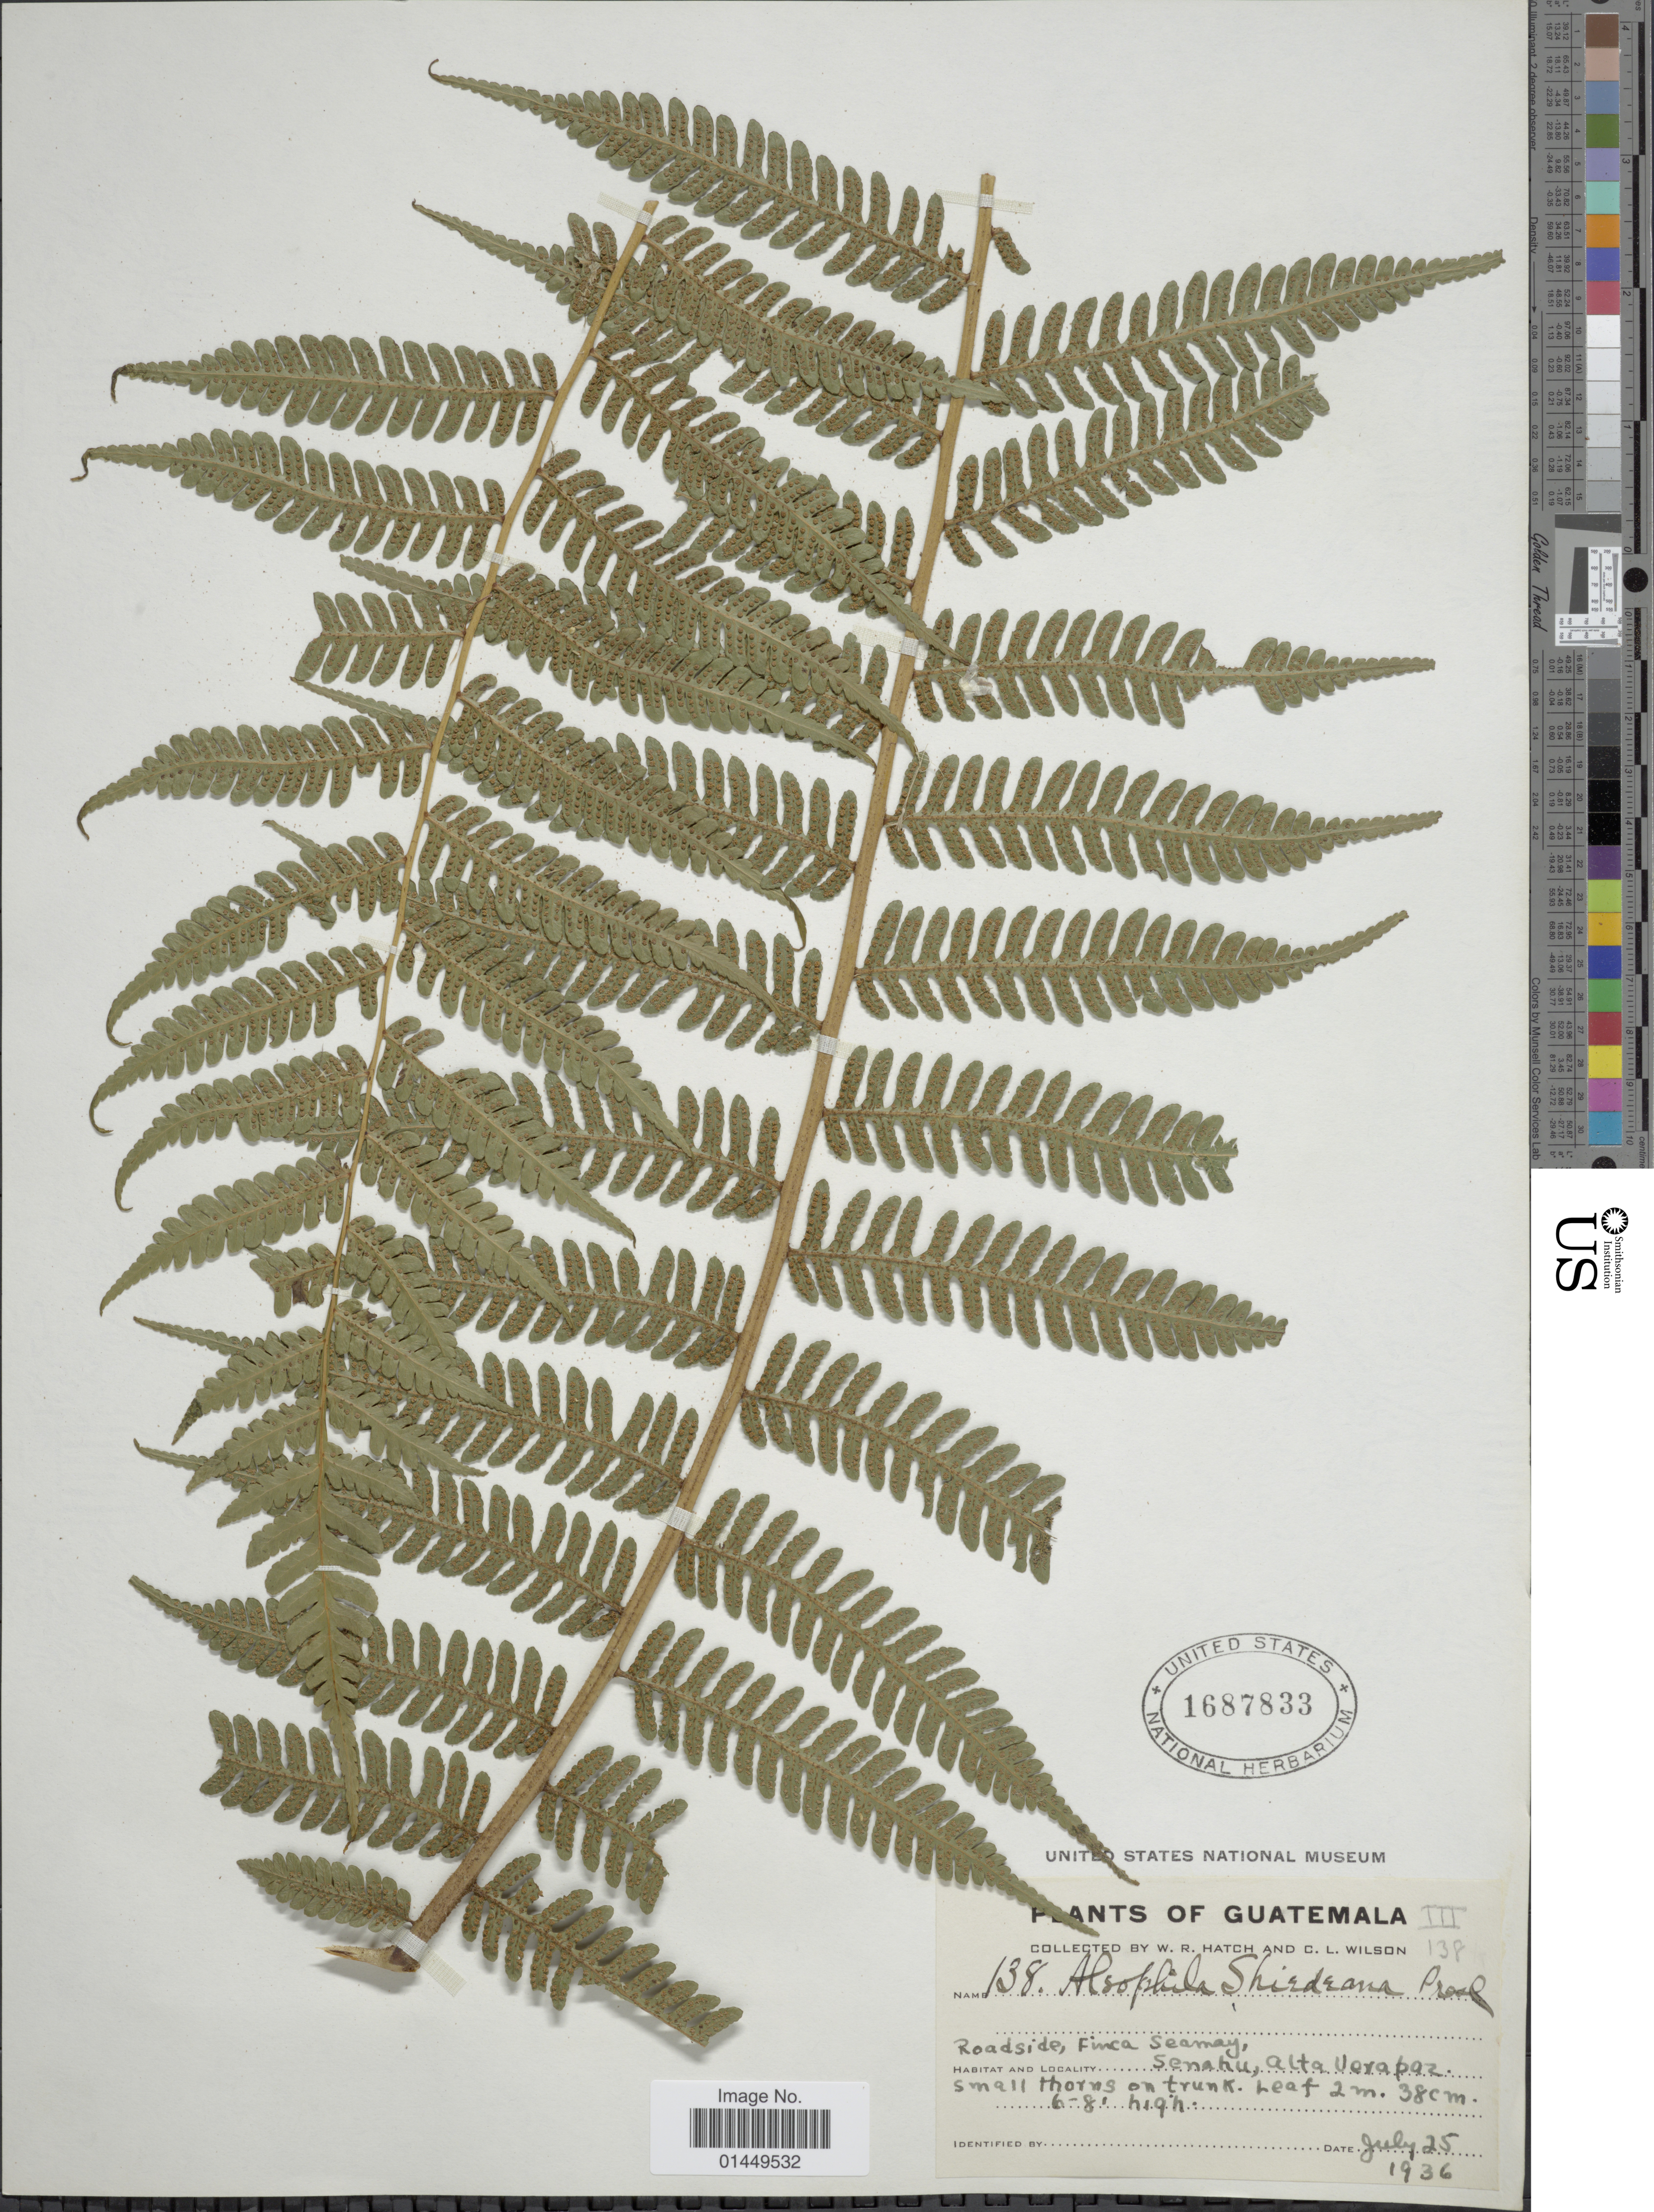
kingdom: Plantae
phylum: Tracheophyta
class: Polypodiopsida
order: Cyatheales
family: Cyatheaceae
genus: Cyathea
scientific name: Cyathea schiedeana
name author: (C. Presl) Domin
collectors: W. Hatch & C. L. Wilson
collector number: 138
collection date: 1936-07-25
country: Guatemala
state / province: Alta Verapaz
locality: Roadside, Finca seamay, Senahu, Alta Verapaz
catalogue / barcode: US 1687833